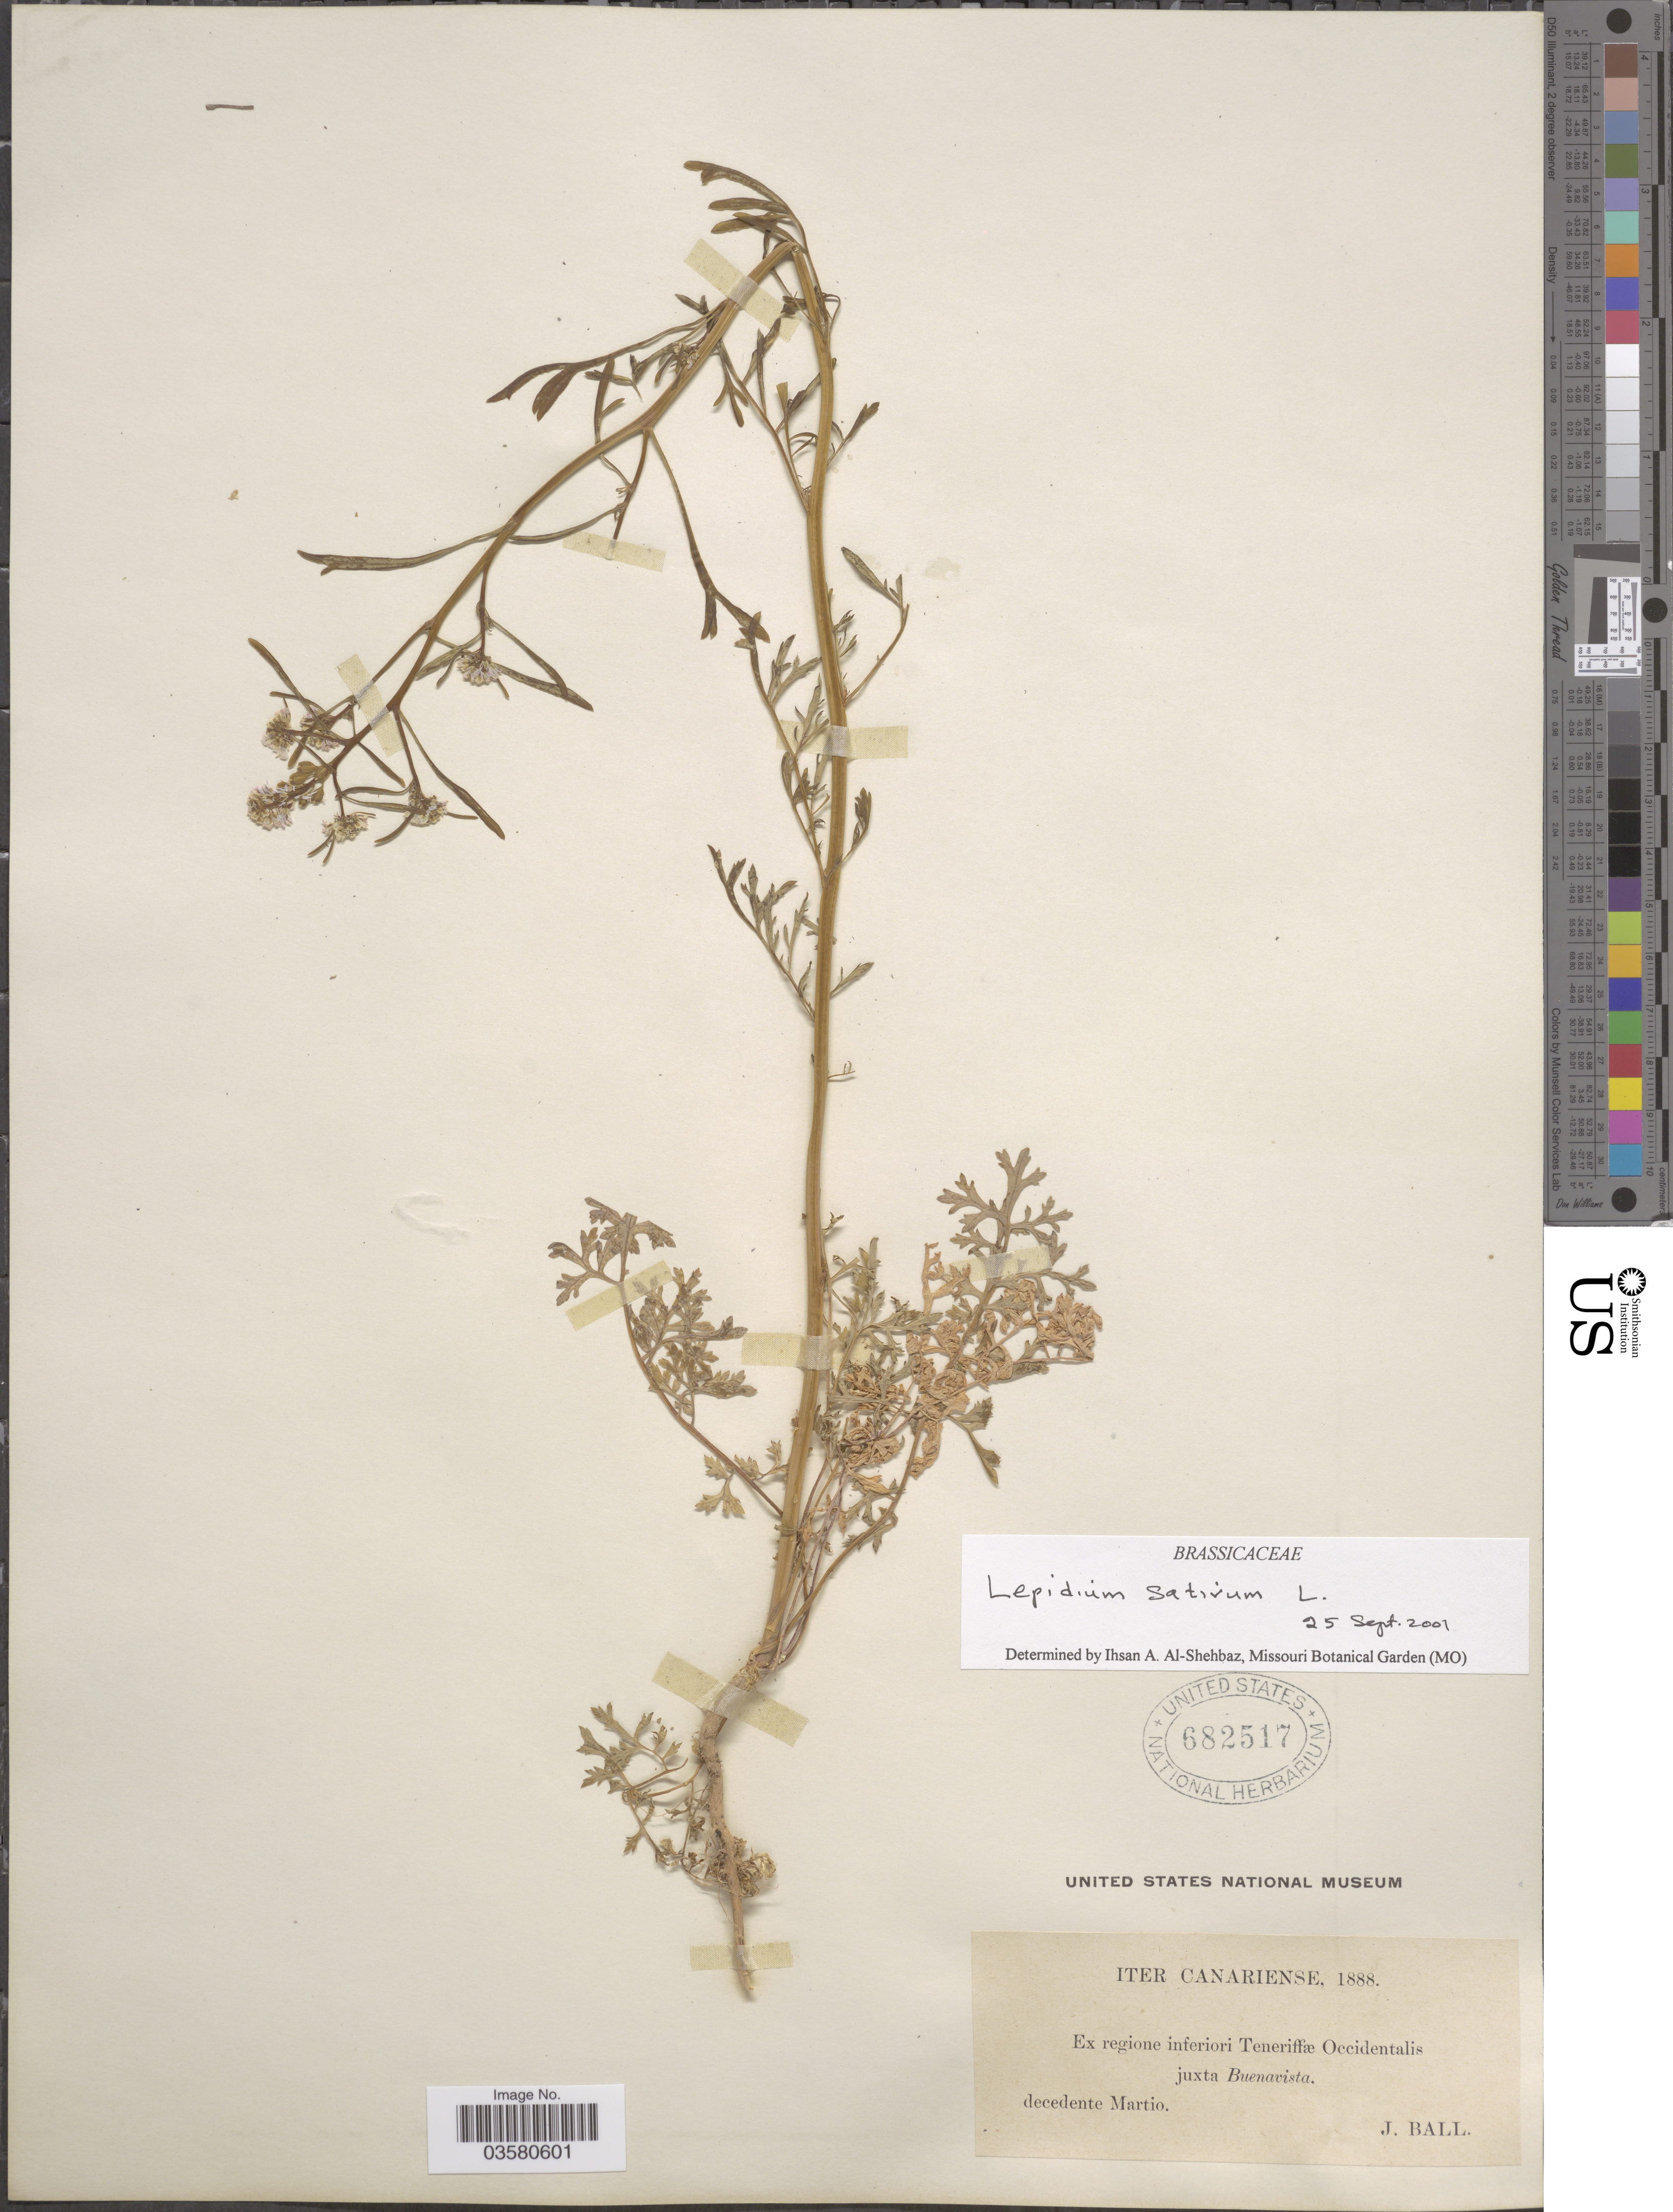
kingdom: Plantae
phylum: Tracheophyta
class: Magnoliopsida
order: Brassicales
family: Brassicaceae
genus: Lepidium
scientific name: Lepidium sativum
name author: L.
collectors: J. Ball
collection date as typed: decedente Martio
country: Spain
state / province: Canarias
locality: Iter Canariense. Ex regione inferiori Teneriffæ Occidentalis juxta Buenavista.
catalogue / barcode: US 682517